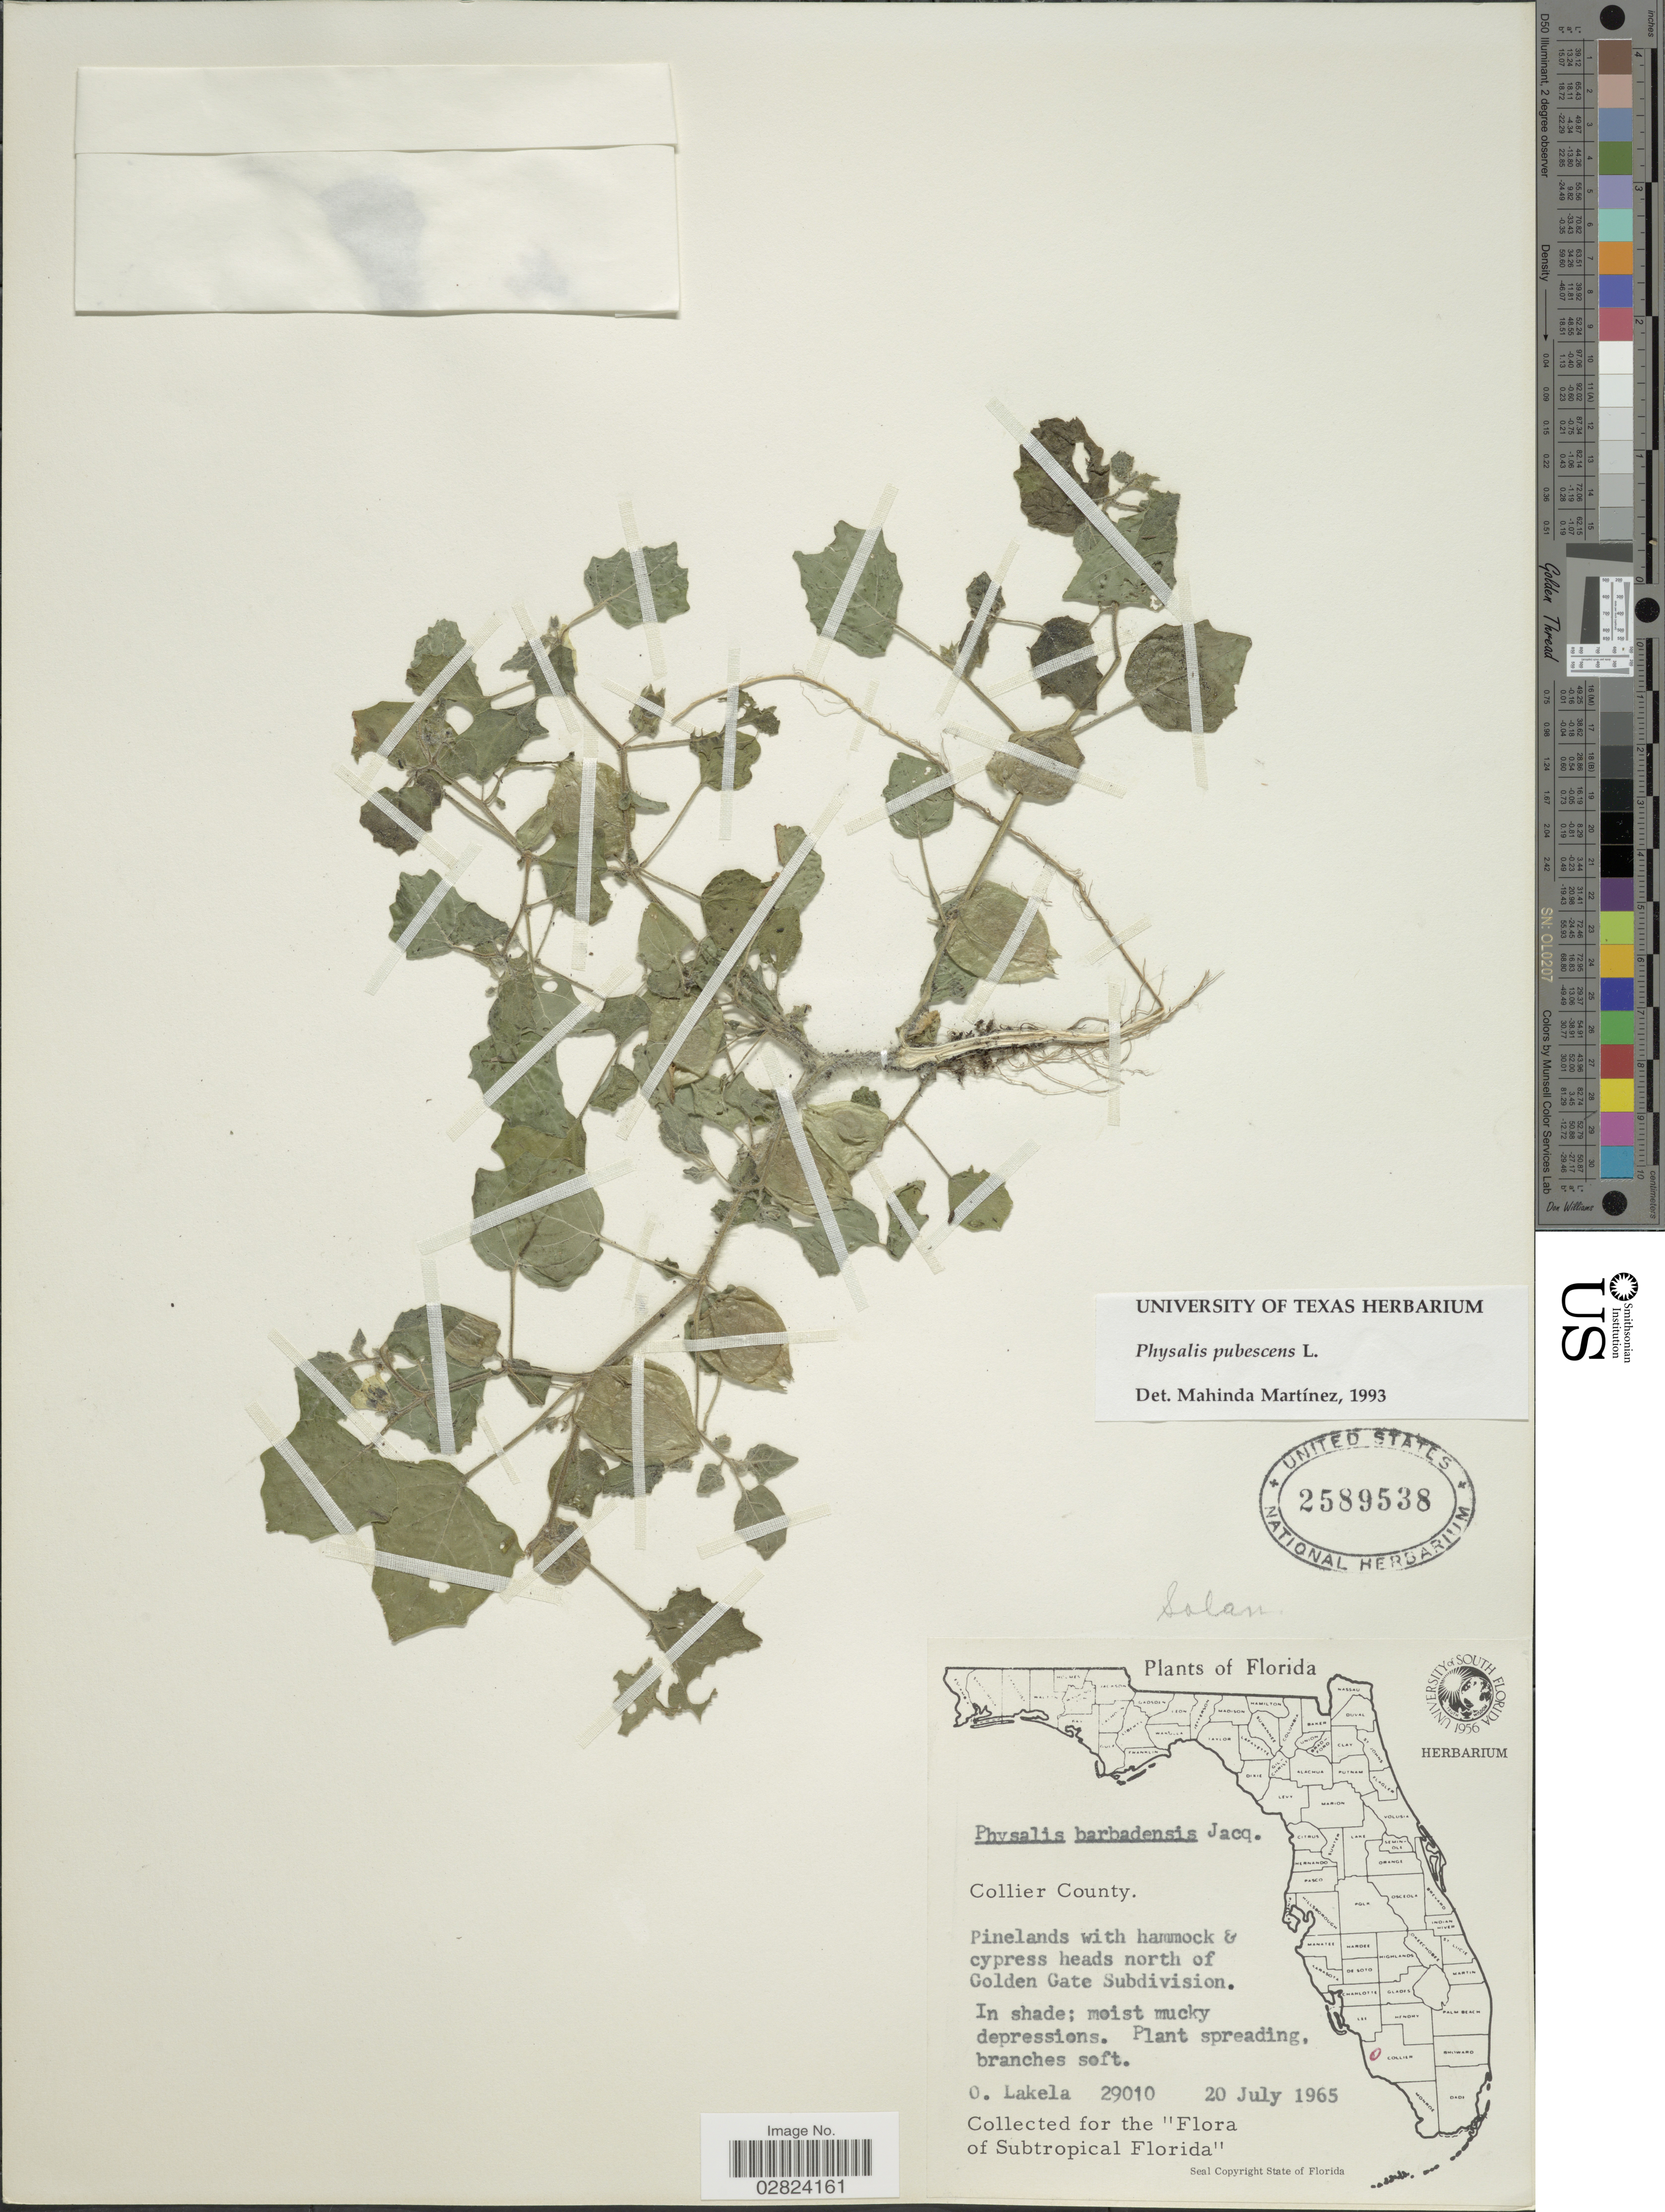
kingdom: Plantae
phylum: Tracheophyta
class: Magnoliopsida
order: Solanales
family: Solanaceae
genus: Physalis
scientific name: Physalis pubescens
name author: L.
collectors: O. Lakela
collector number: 29010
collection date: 1965-07-20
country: United States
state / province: Florida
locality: Collier County. Pinelands with hammock & cypress heads north of Golden Gate Subdivision.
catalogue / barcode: US 2589538